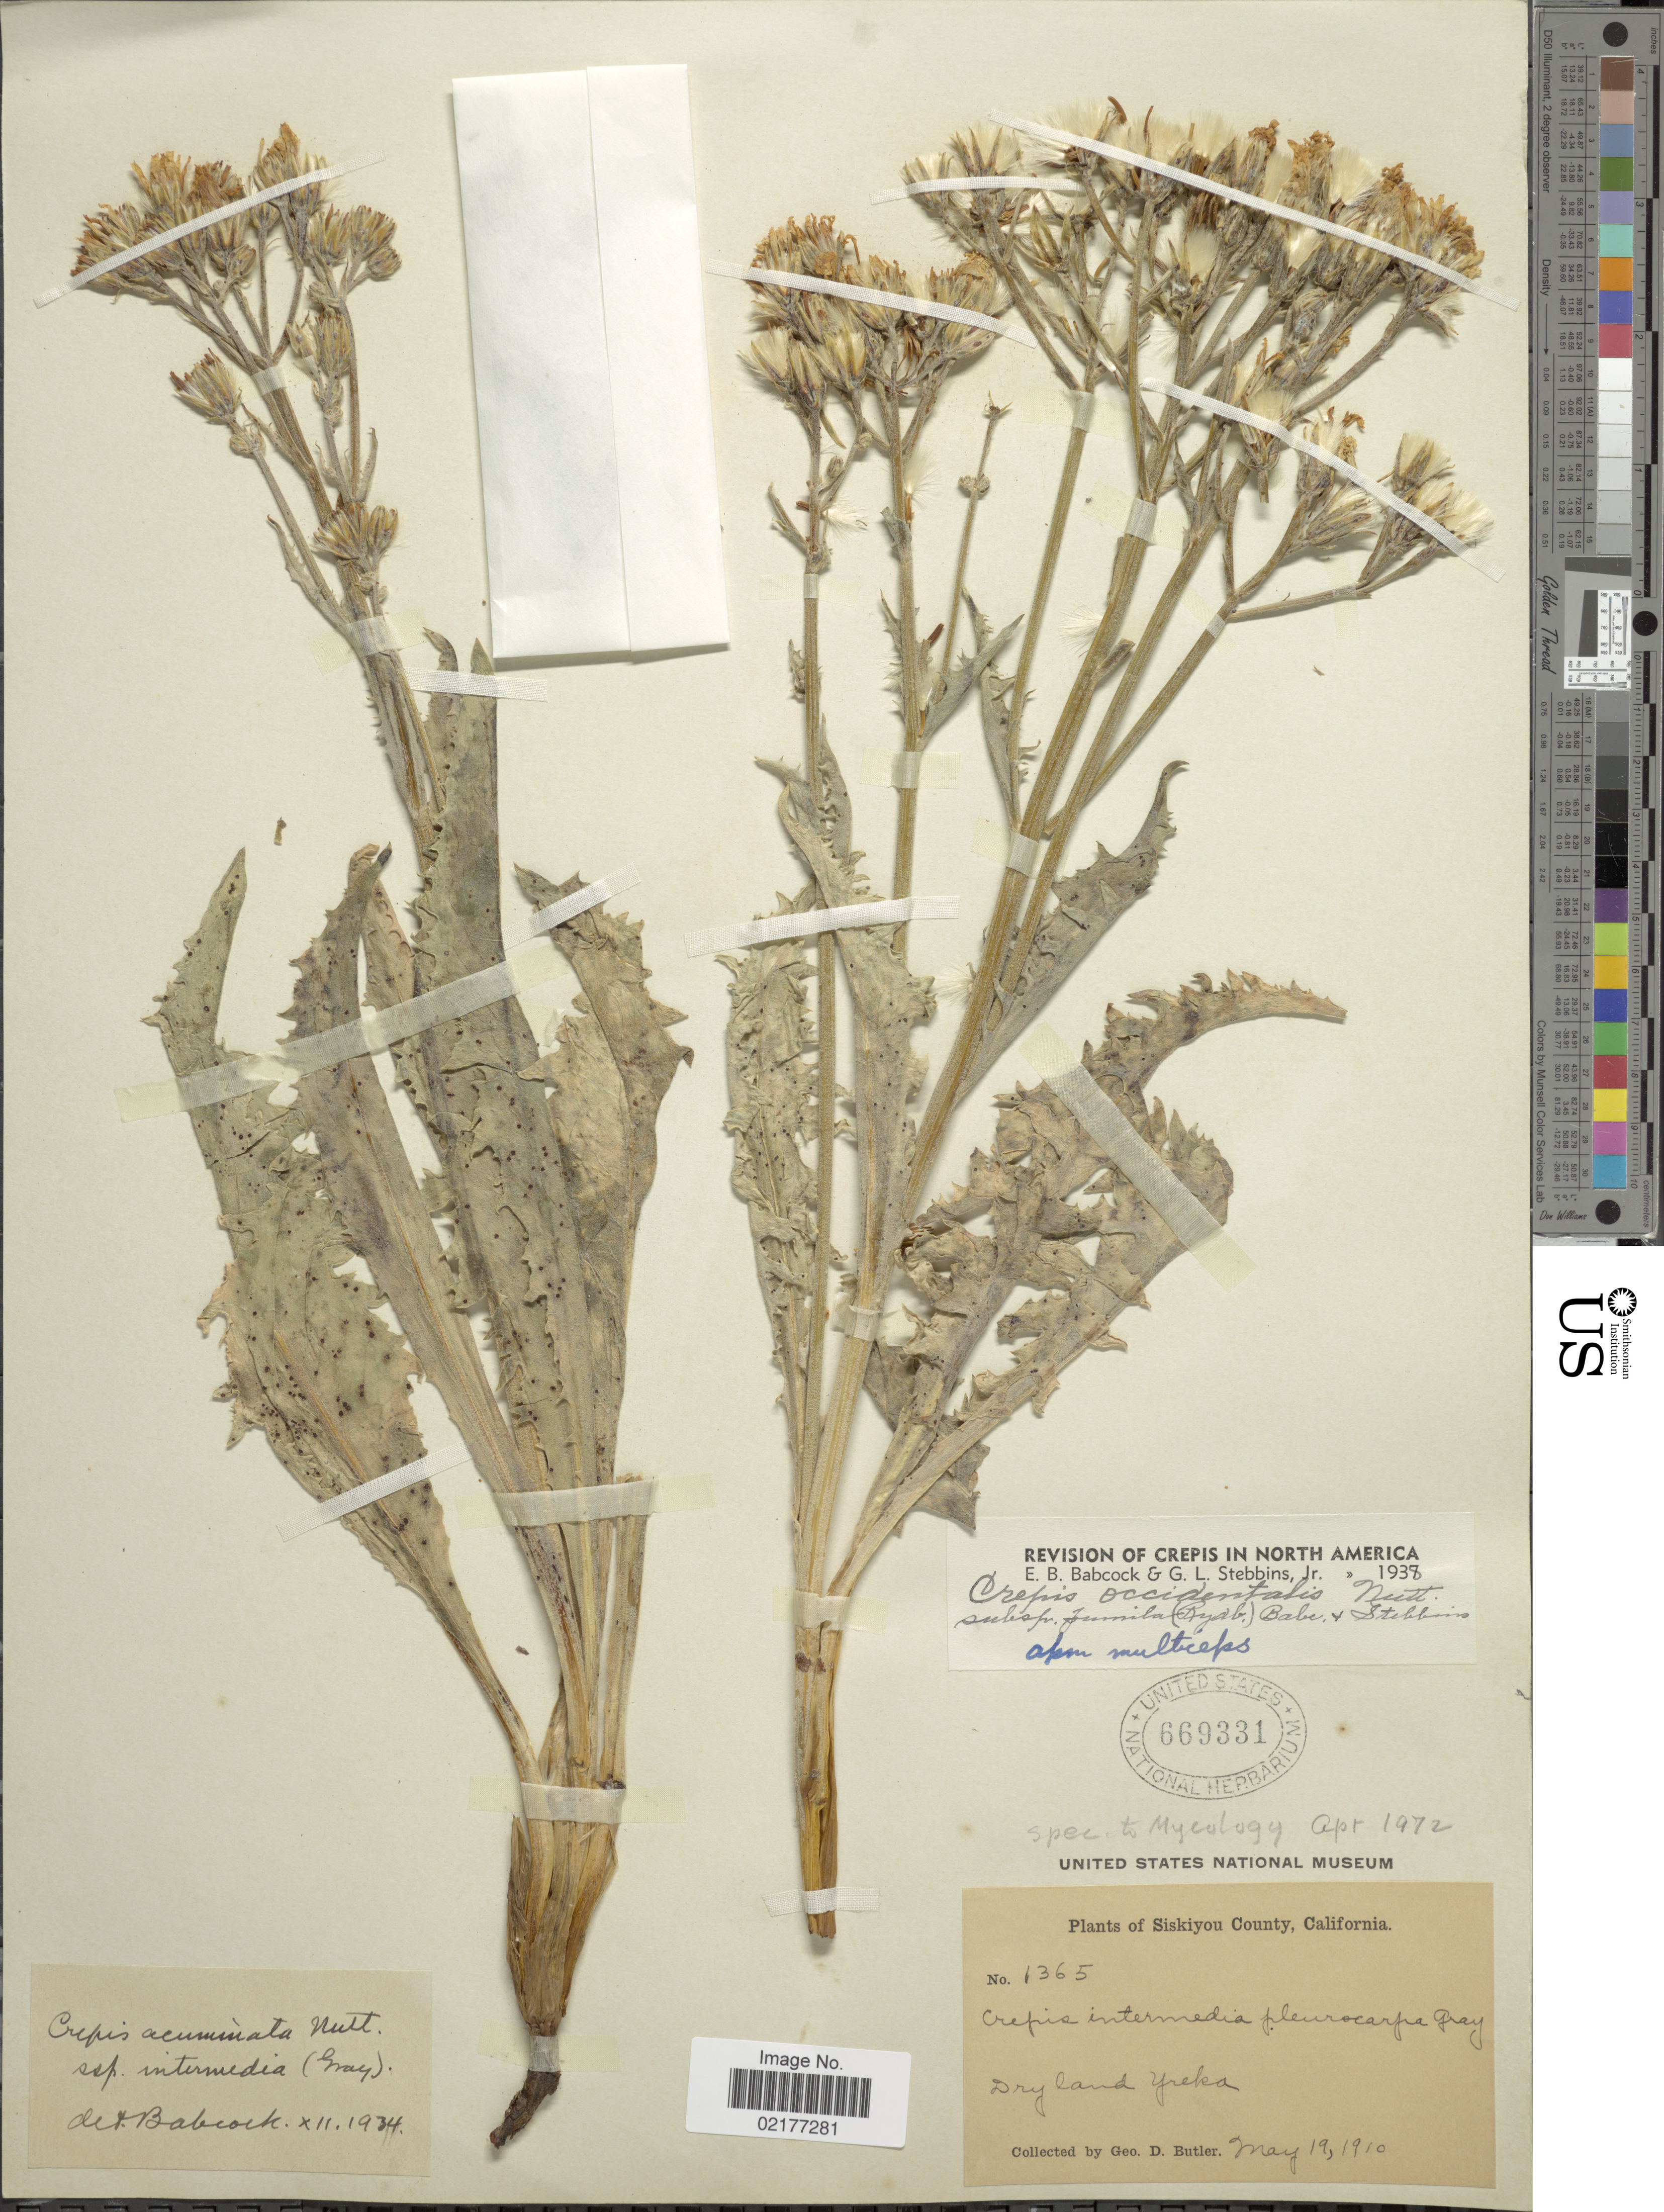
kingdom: Plantae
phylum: Tracheophyta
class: Magnoliopsida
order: Asterales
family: Asteraceae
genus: Crepis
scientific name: Crepis occidentalis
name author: Nutt.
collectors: G. D. Butler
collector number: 1365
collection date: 1910-05-19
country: United States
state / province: California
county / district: Siskiyou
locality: Siskiyou County, California, Dry land Yreka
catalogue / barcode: US 669331